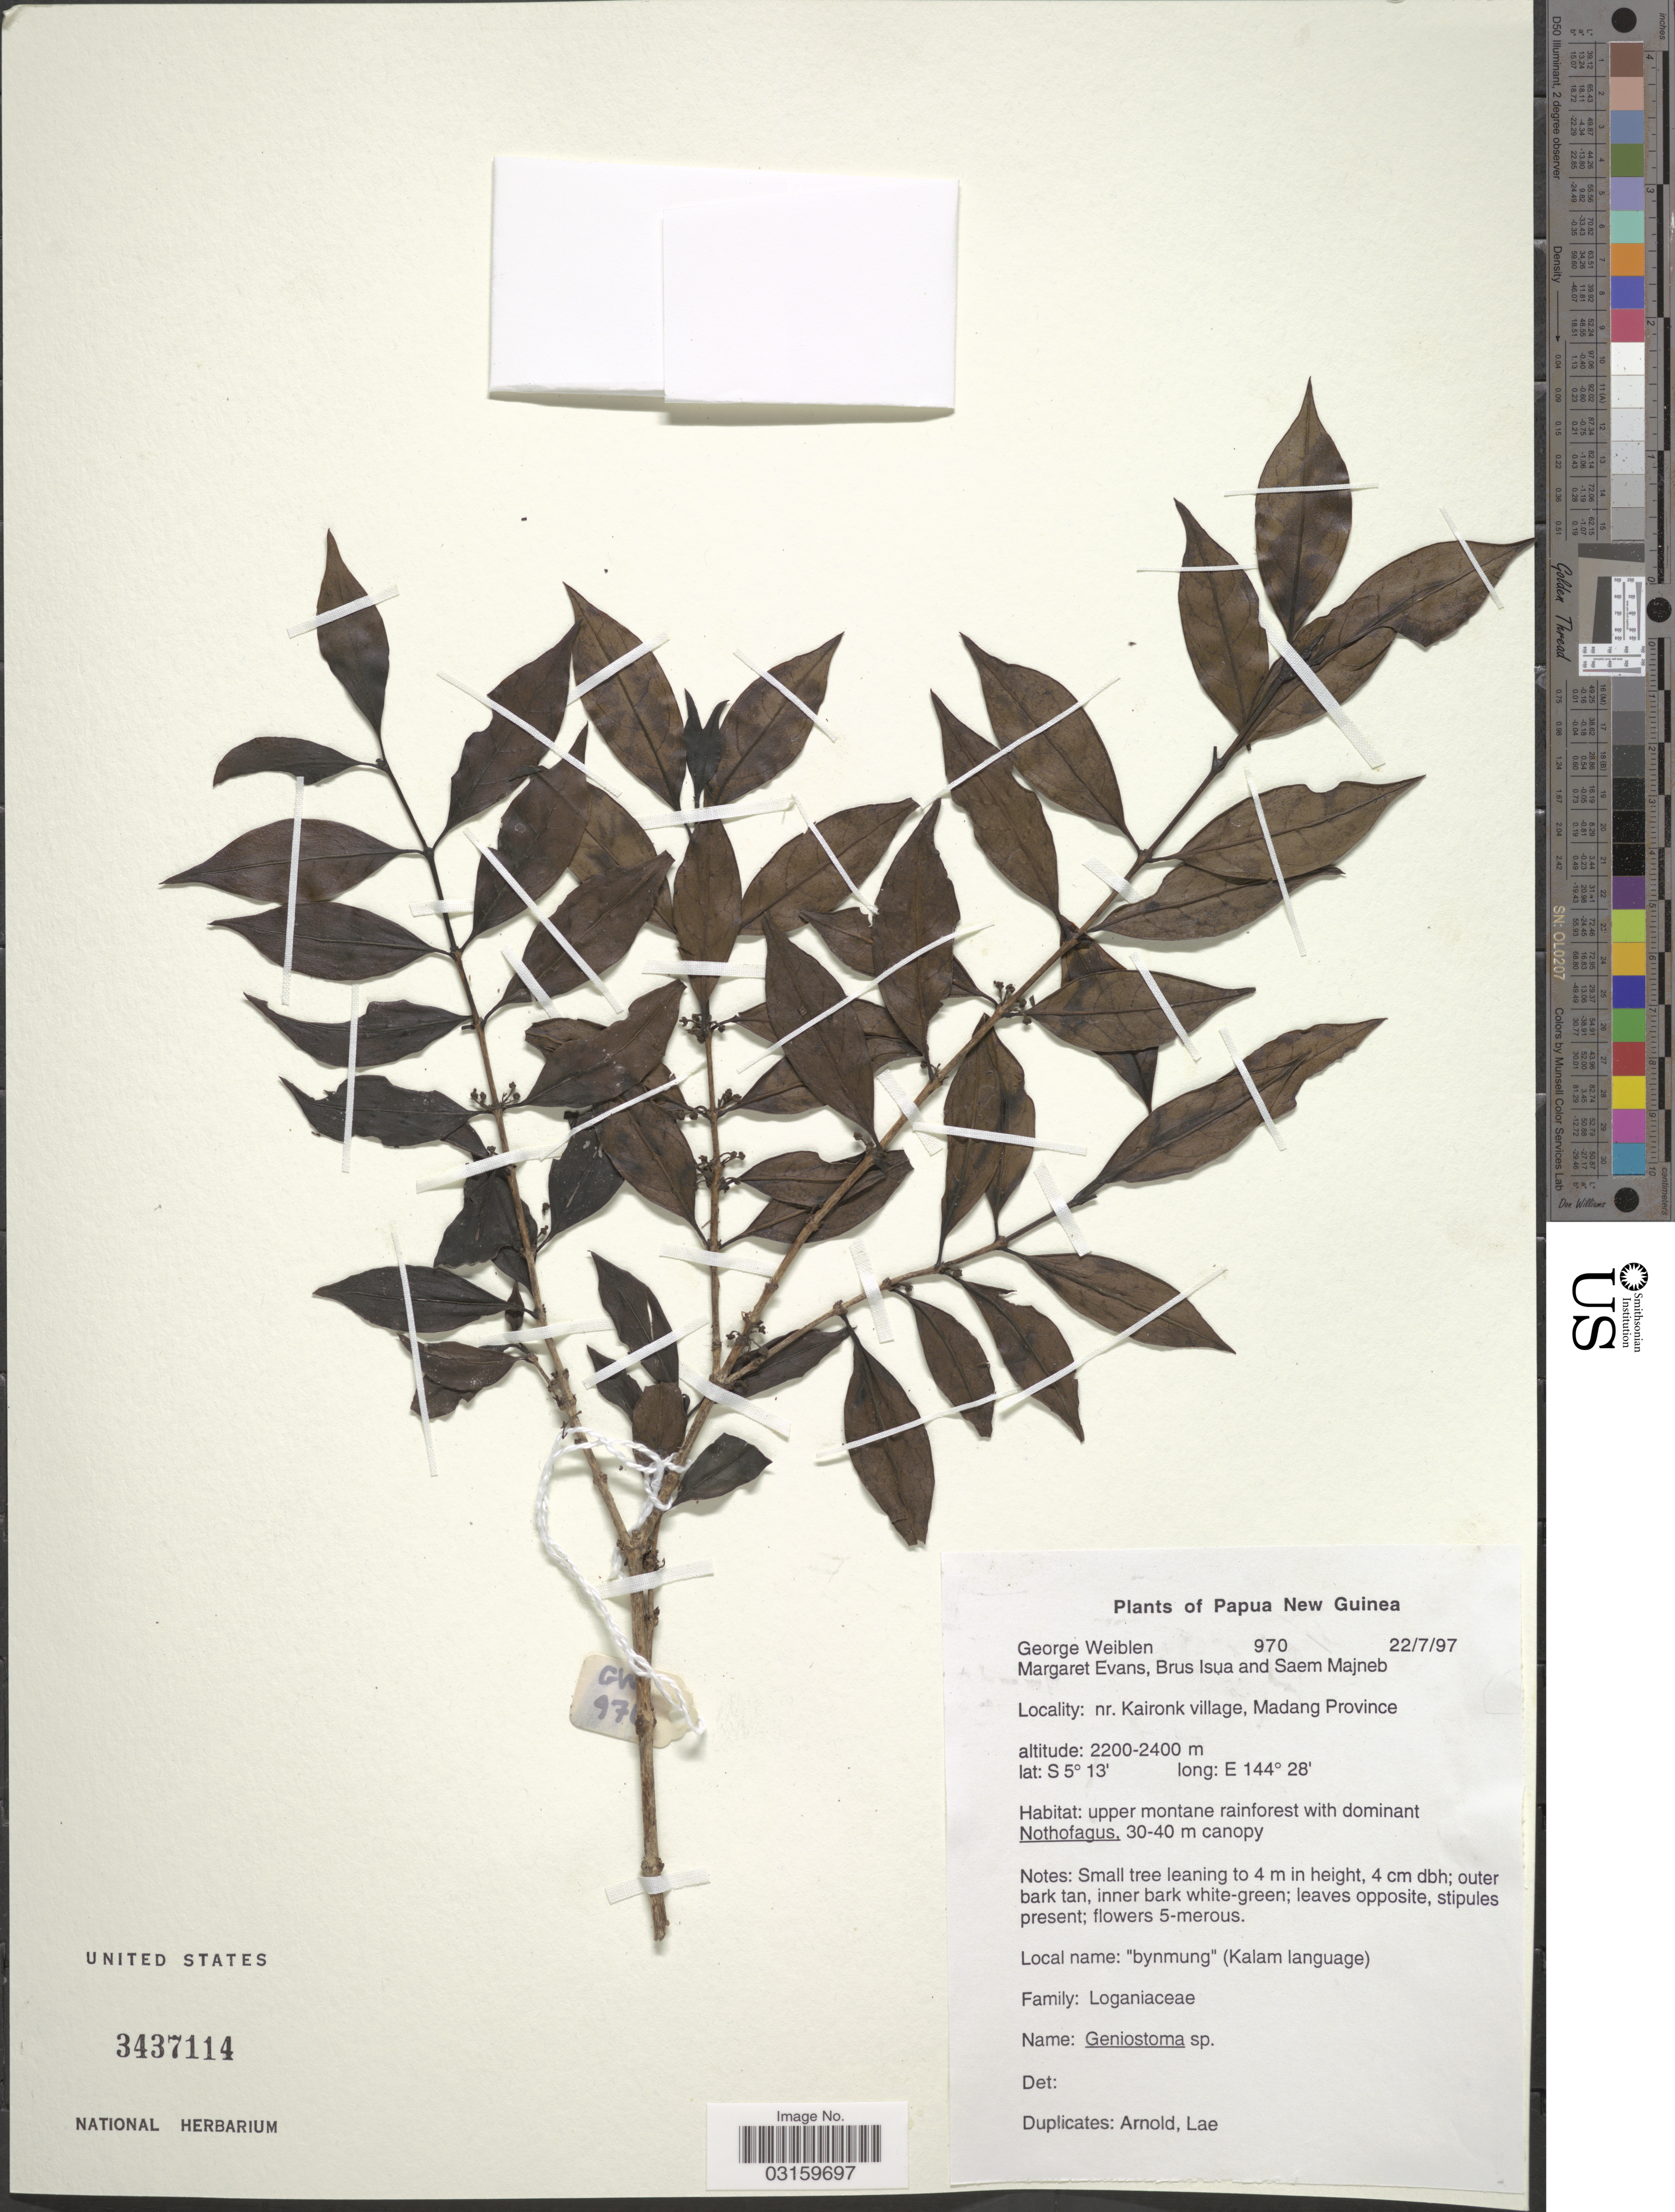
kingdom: Plantae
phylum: Tracheophyta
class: Magnoliopsida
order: Gentianales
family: Loganiaceae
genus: Geniostoma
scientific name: Geniostoma sp.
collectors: G. D. Weiblen, M. Evans, B. Isua & S. Majneb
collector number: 970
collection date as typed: Transcribed d/m/y: 22/7/97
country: Papua New Guinea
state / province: Madang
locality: Nr. Kaironk village, Madang Province.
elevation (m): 2200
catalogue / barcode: US 3437114